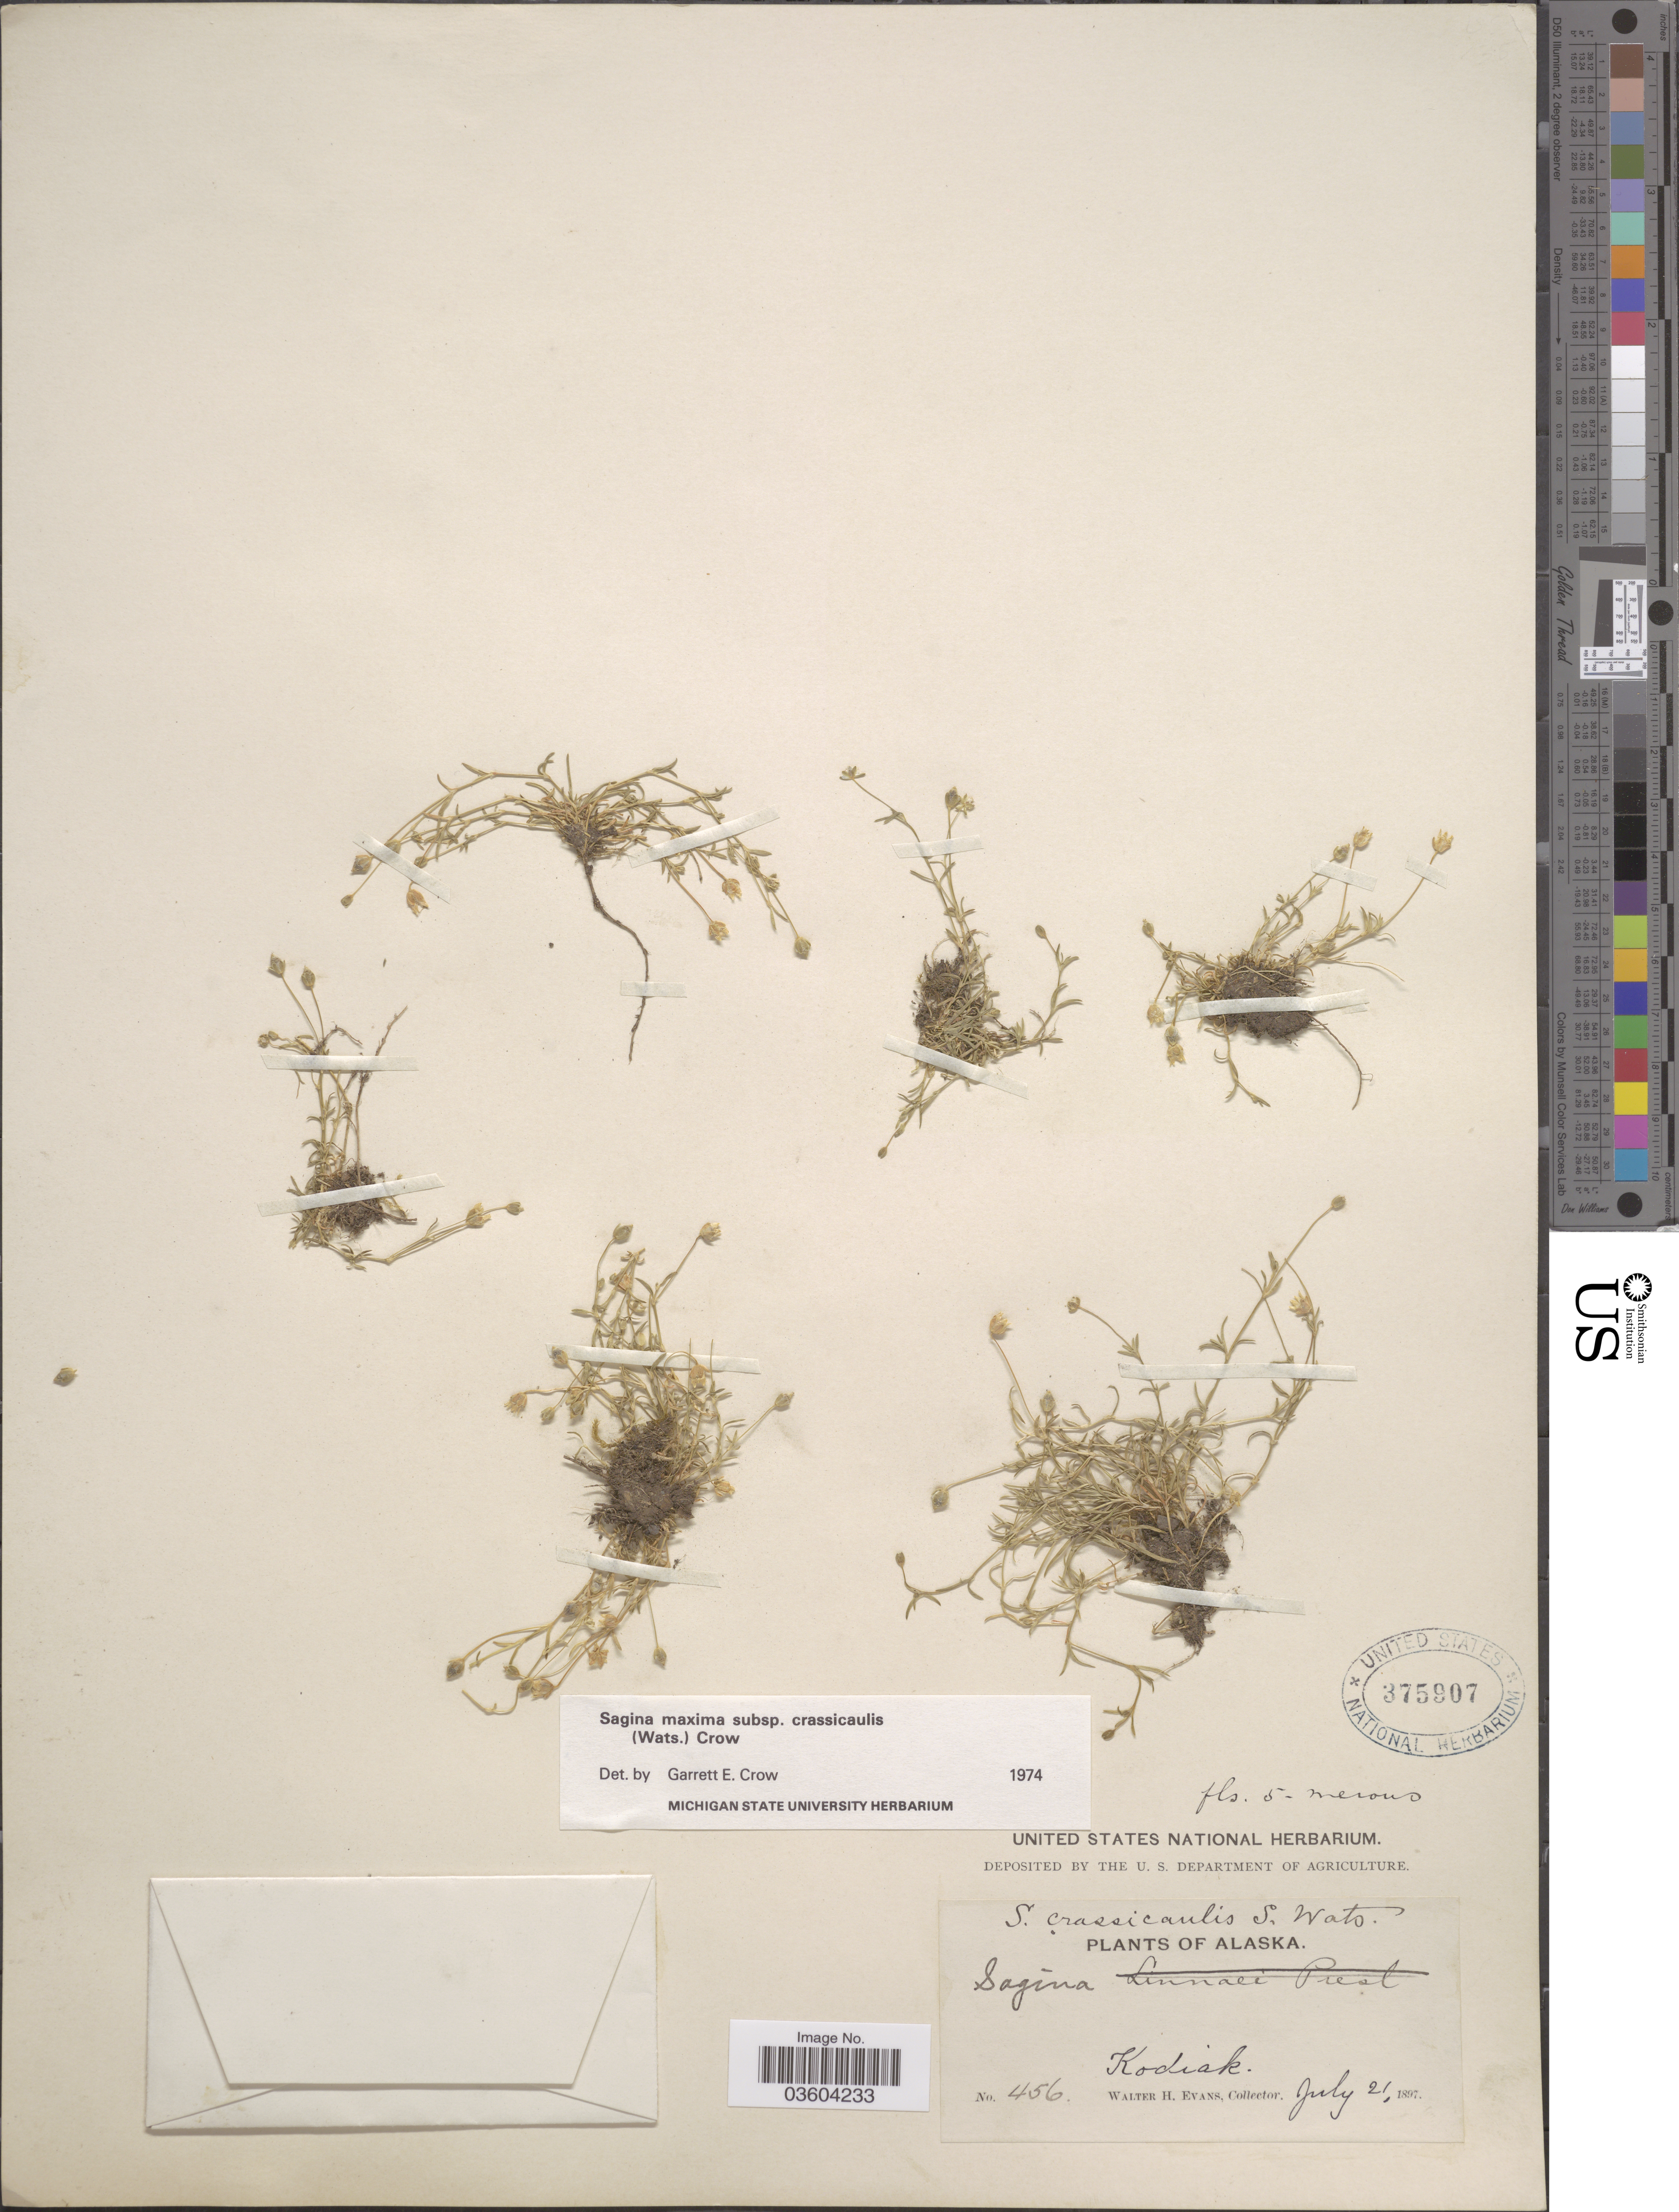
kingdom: Plantae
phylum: Tracheophyta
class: Magnoliopsida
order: Caryophyllales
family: Caryophyllaceae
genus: Sagina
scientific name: Sagina maxima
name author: A. Gray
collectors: W. H. Evans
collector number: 456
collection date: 1897-07-21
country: United States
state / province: Alaska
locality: Kodiak.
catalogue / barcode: US 375907